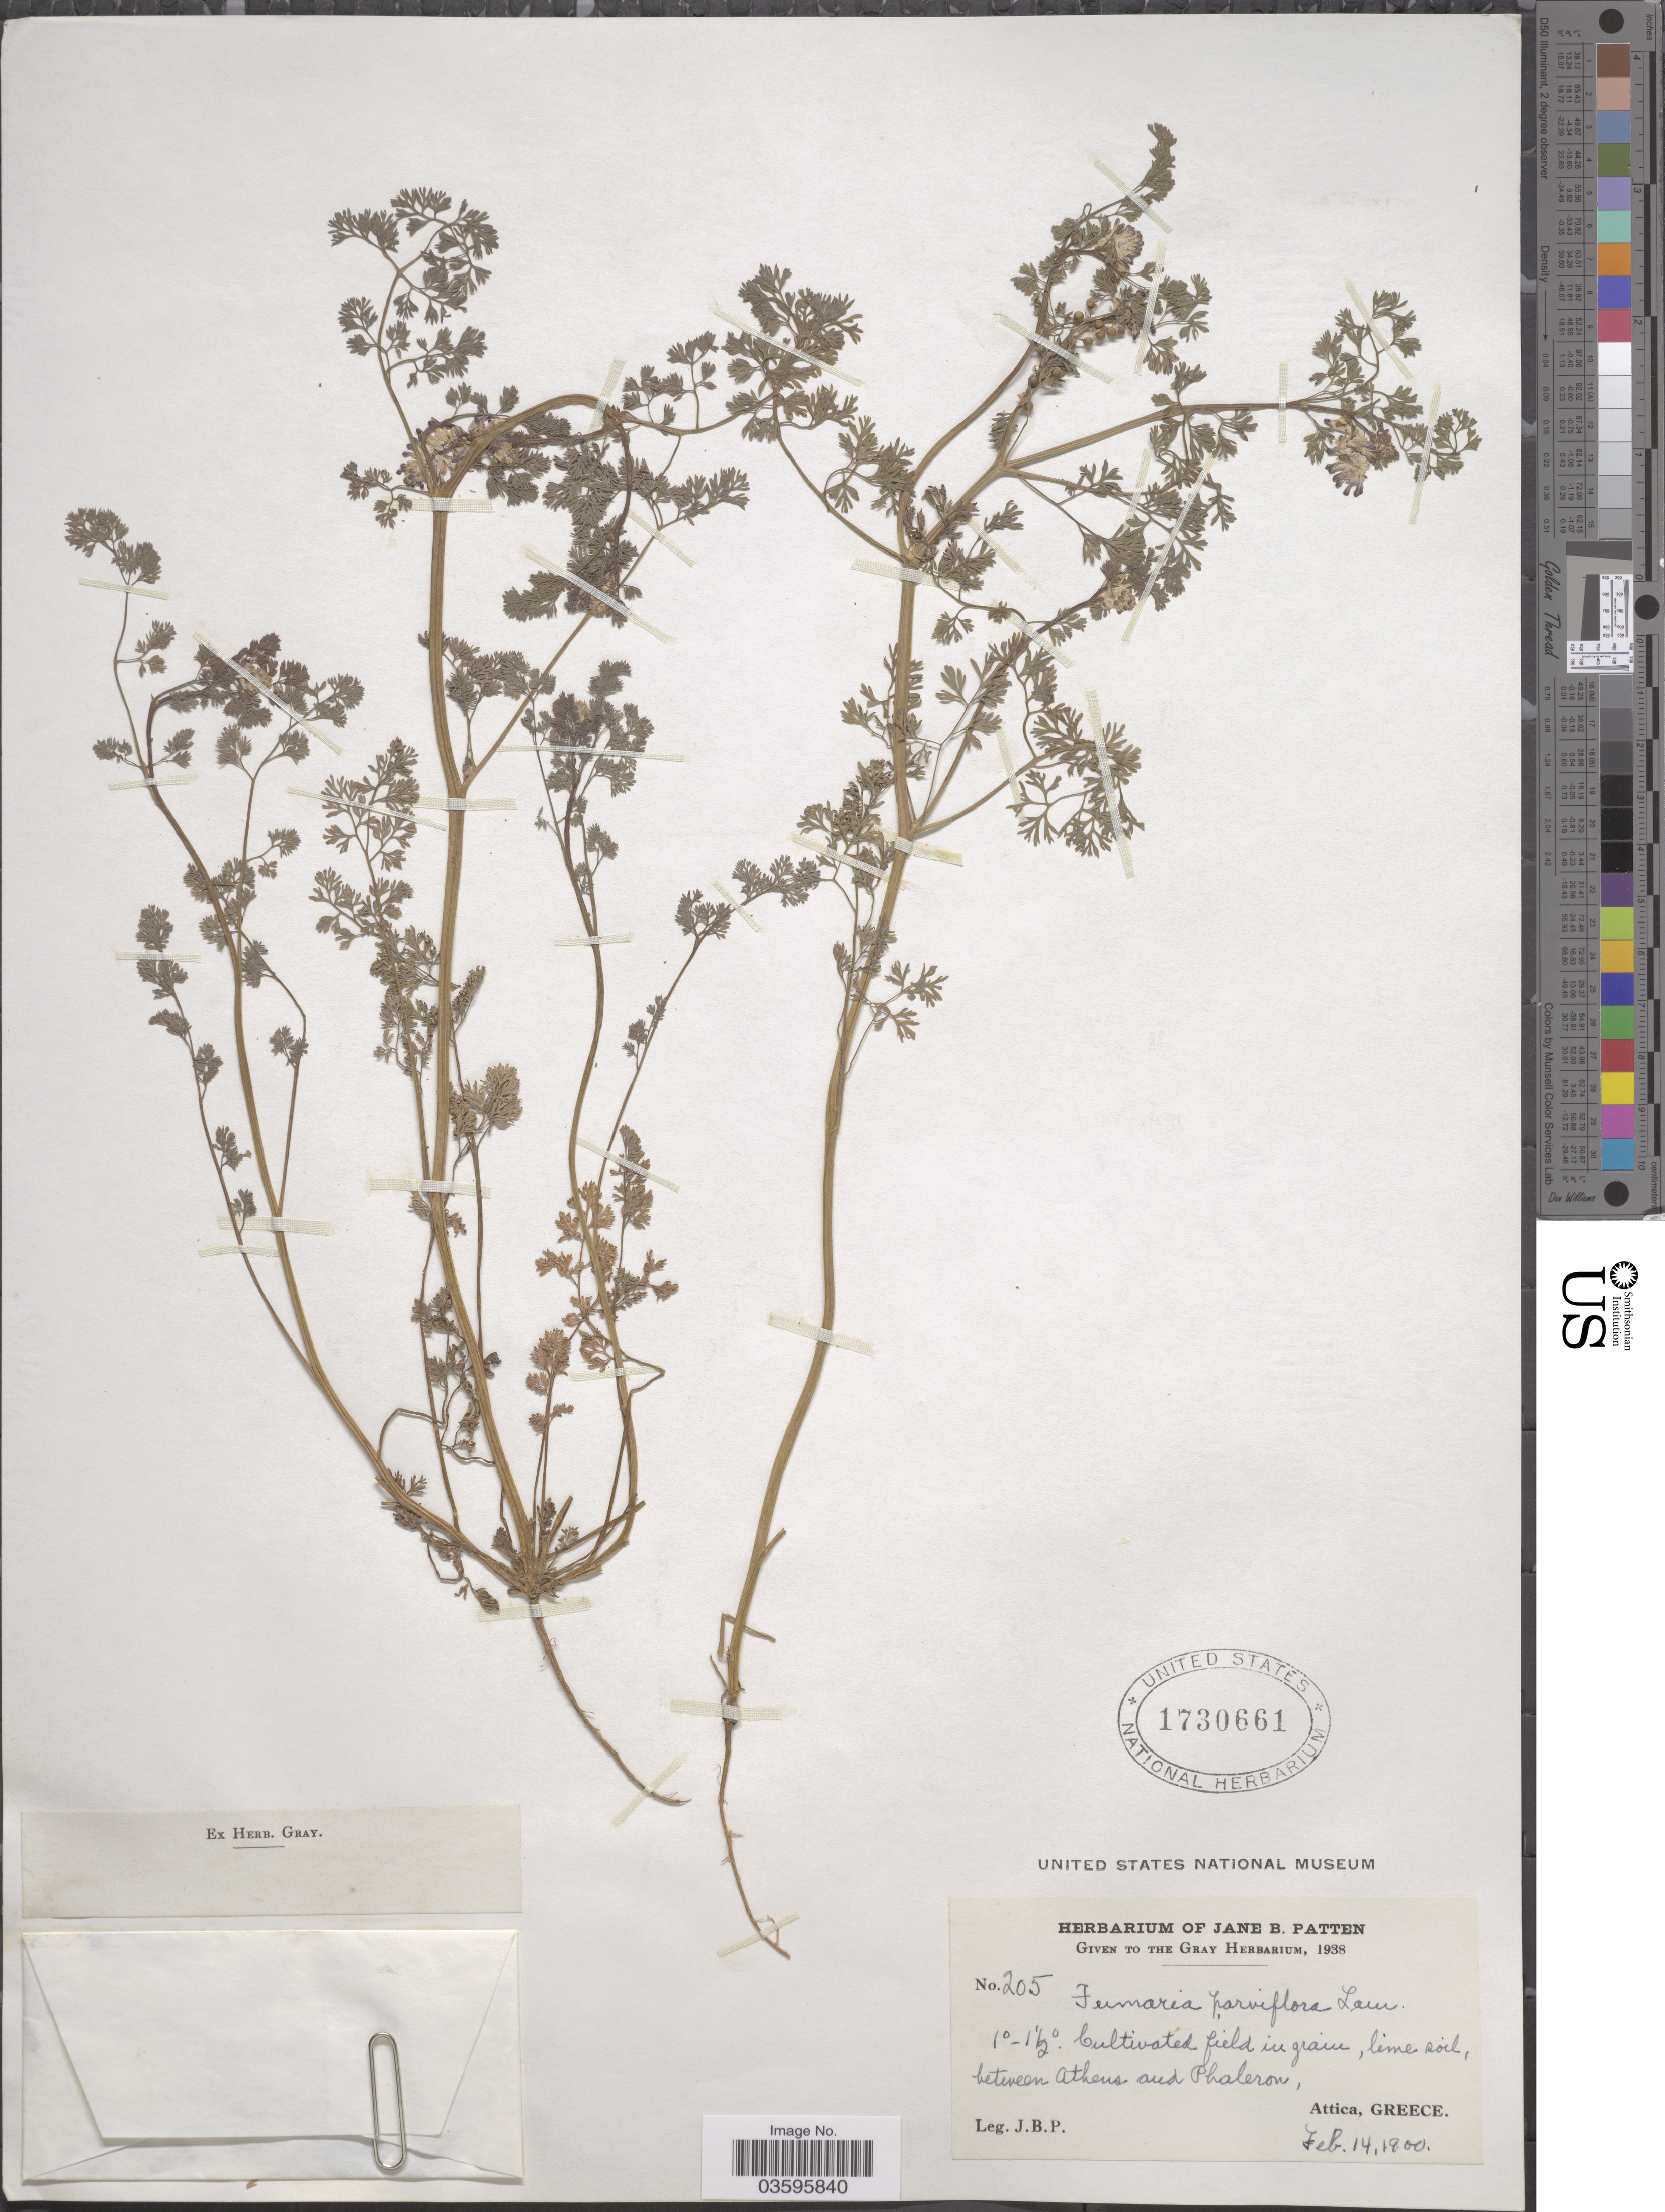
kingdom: Plantae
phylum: Tracheophyta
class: Magnoliopsida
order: Ranunculales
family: Papaveraceae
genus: Fumaria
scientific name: Fumaria parviflora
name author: Lam.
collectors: J. Patten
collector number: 205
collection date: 1900-02-14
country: Greece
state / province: Attica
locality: Between Athens and Phaleron.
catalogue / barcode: US 1730661